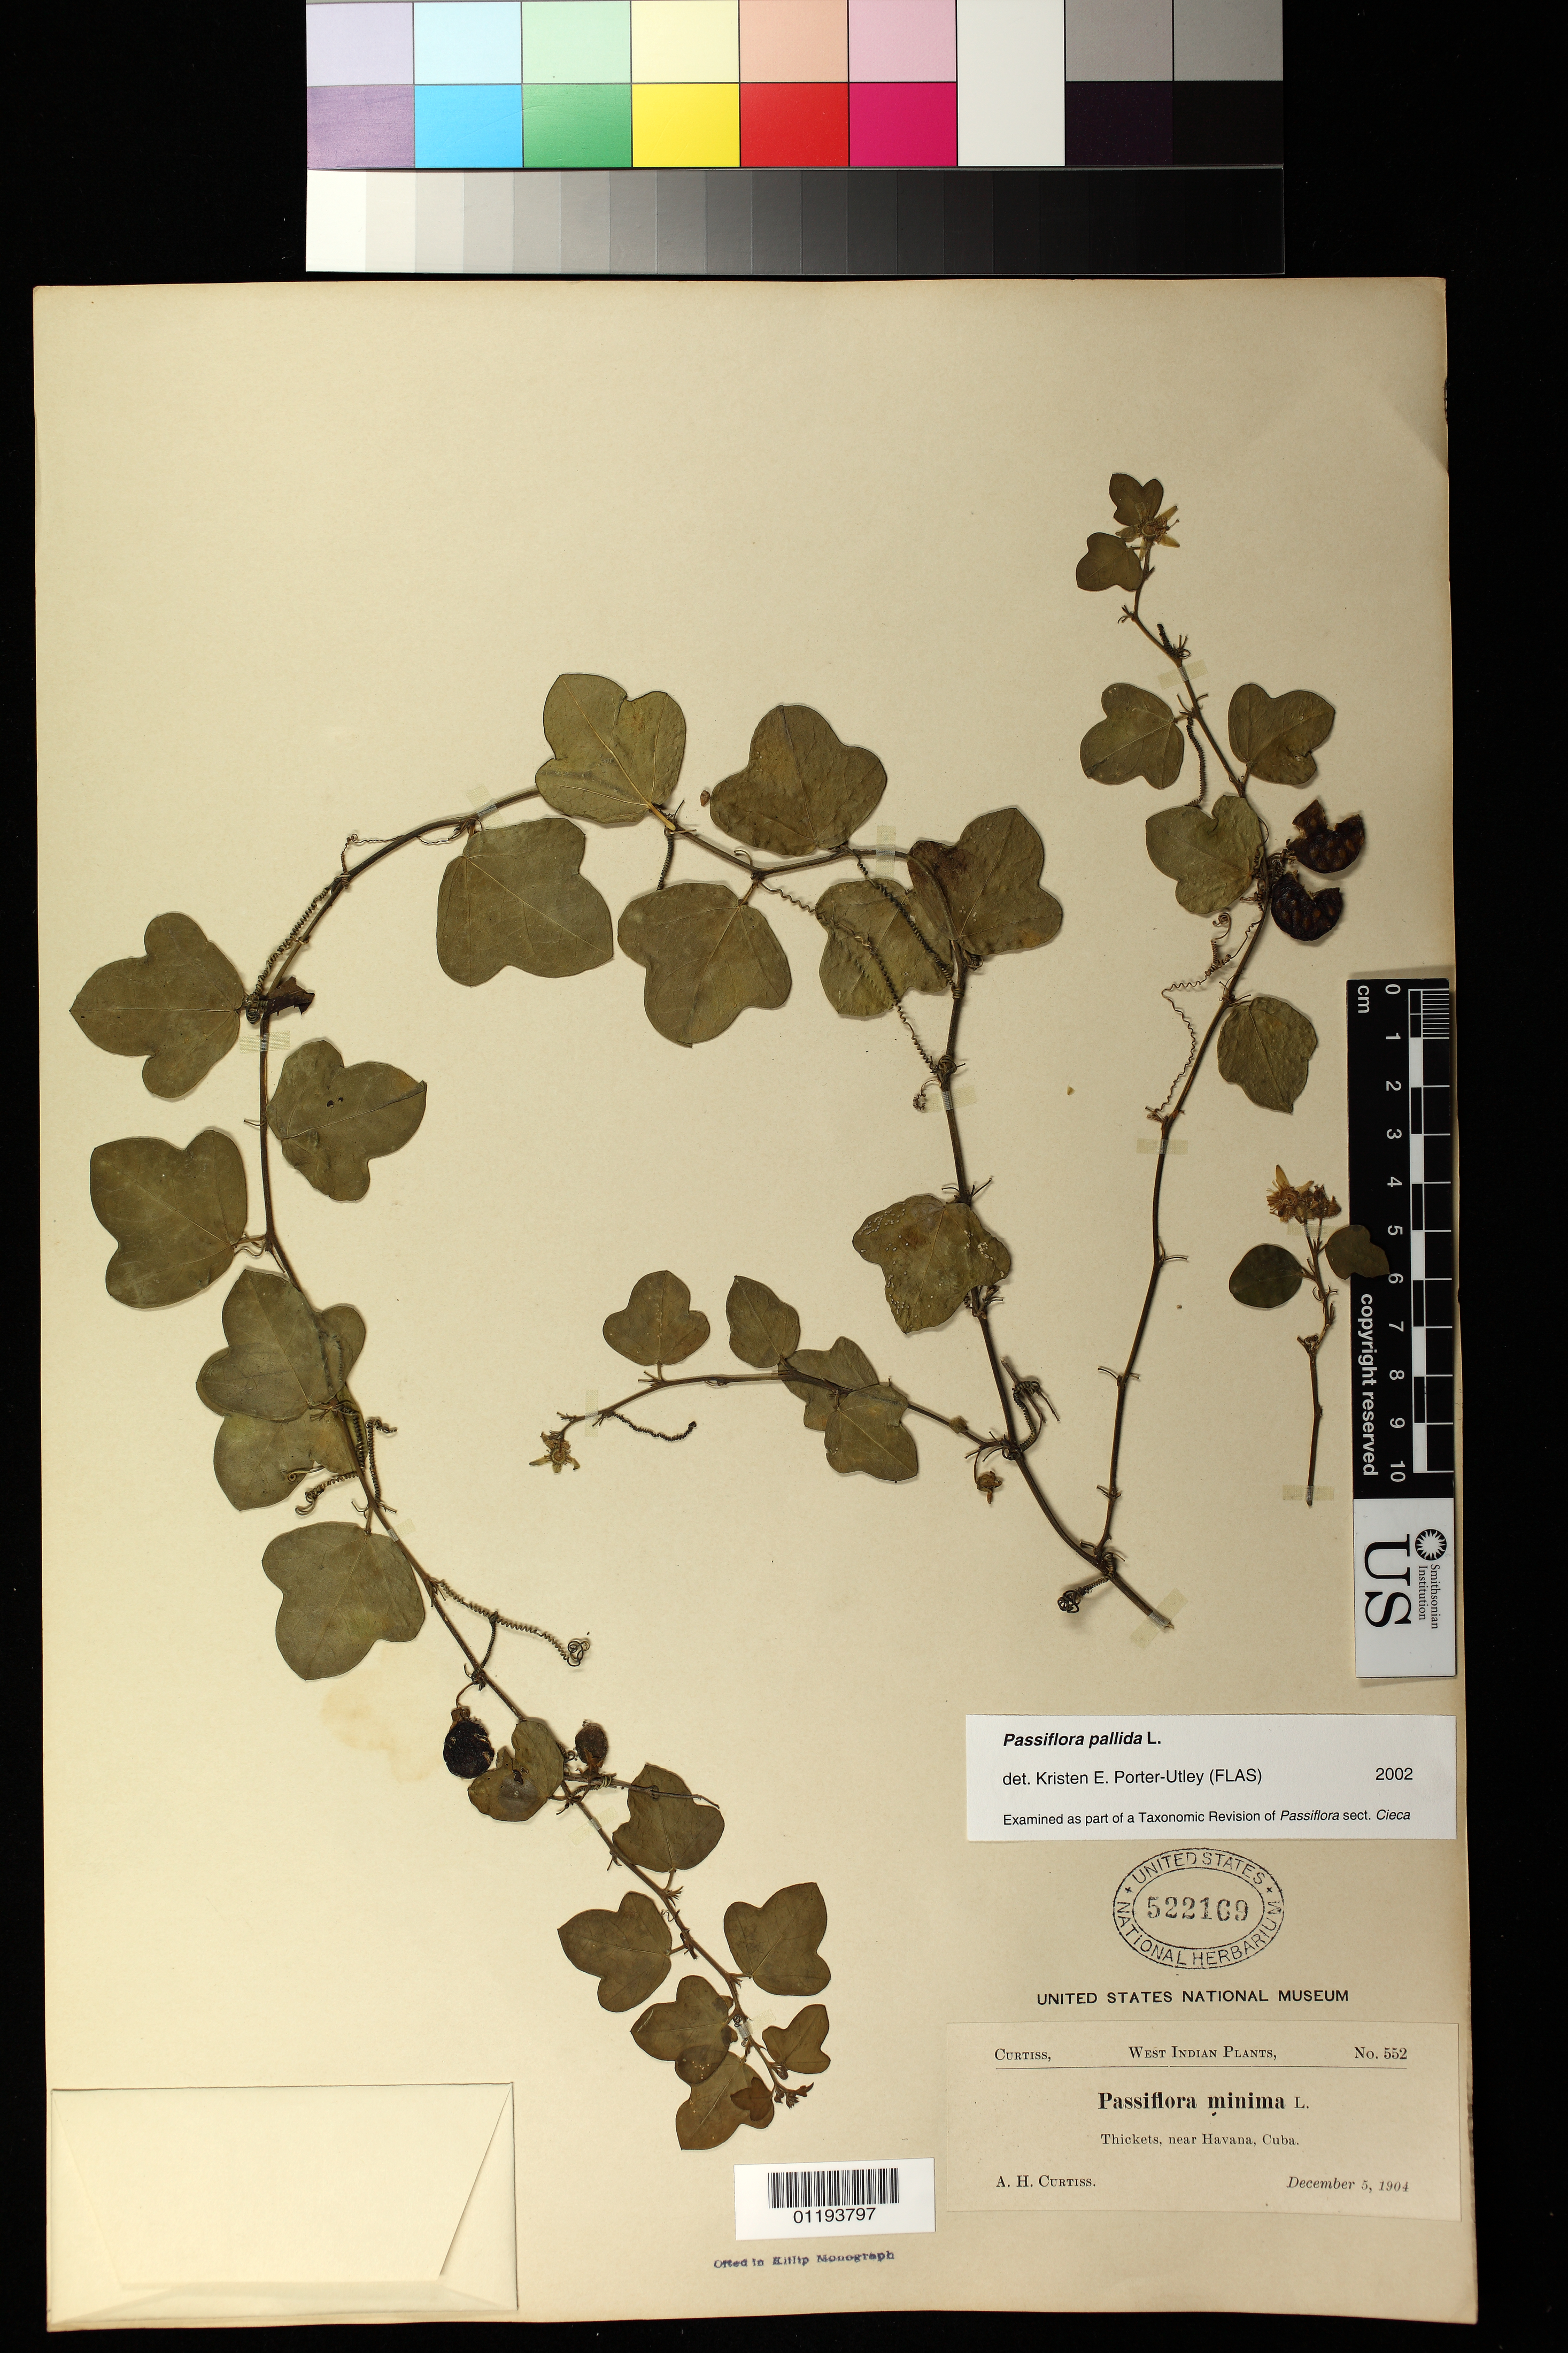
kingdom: Plantae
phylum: Tracheophyta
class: Magnoliopsida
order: Malpighiales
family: Passifloraceae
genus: Passiflora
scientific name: Passiflora pallida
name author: L.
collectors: A. H. Curtiss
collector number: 552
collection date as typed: Dec 5 1904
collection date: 1904-12-05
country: Cuba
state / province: La Habana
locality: Thickets near Havana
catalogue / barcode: US 522169